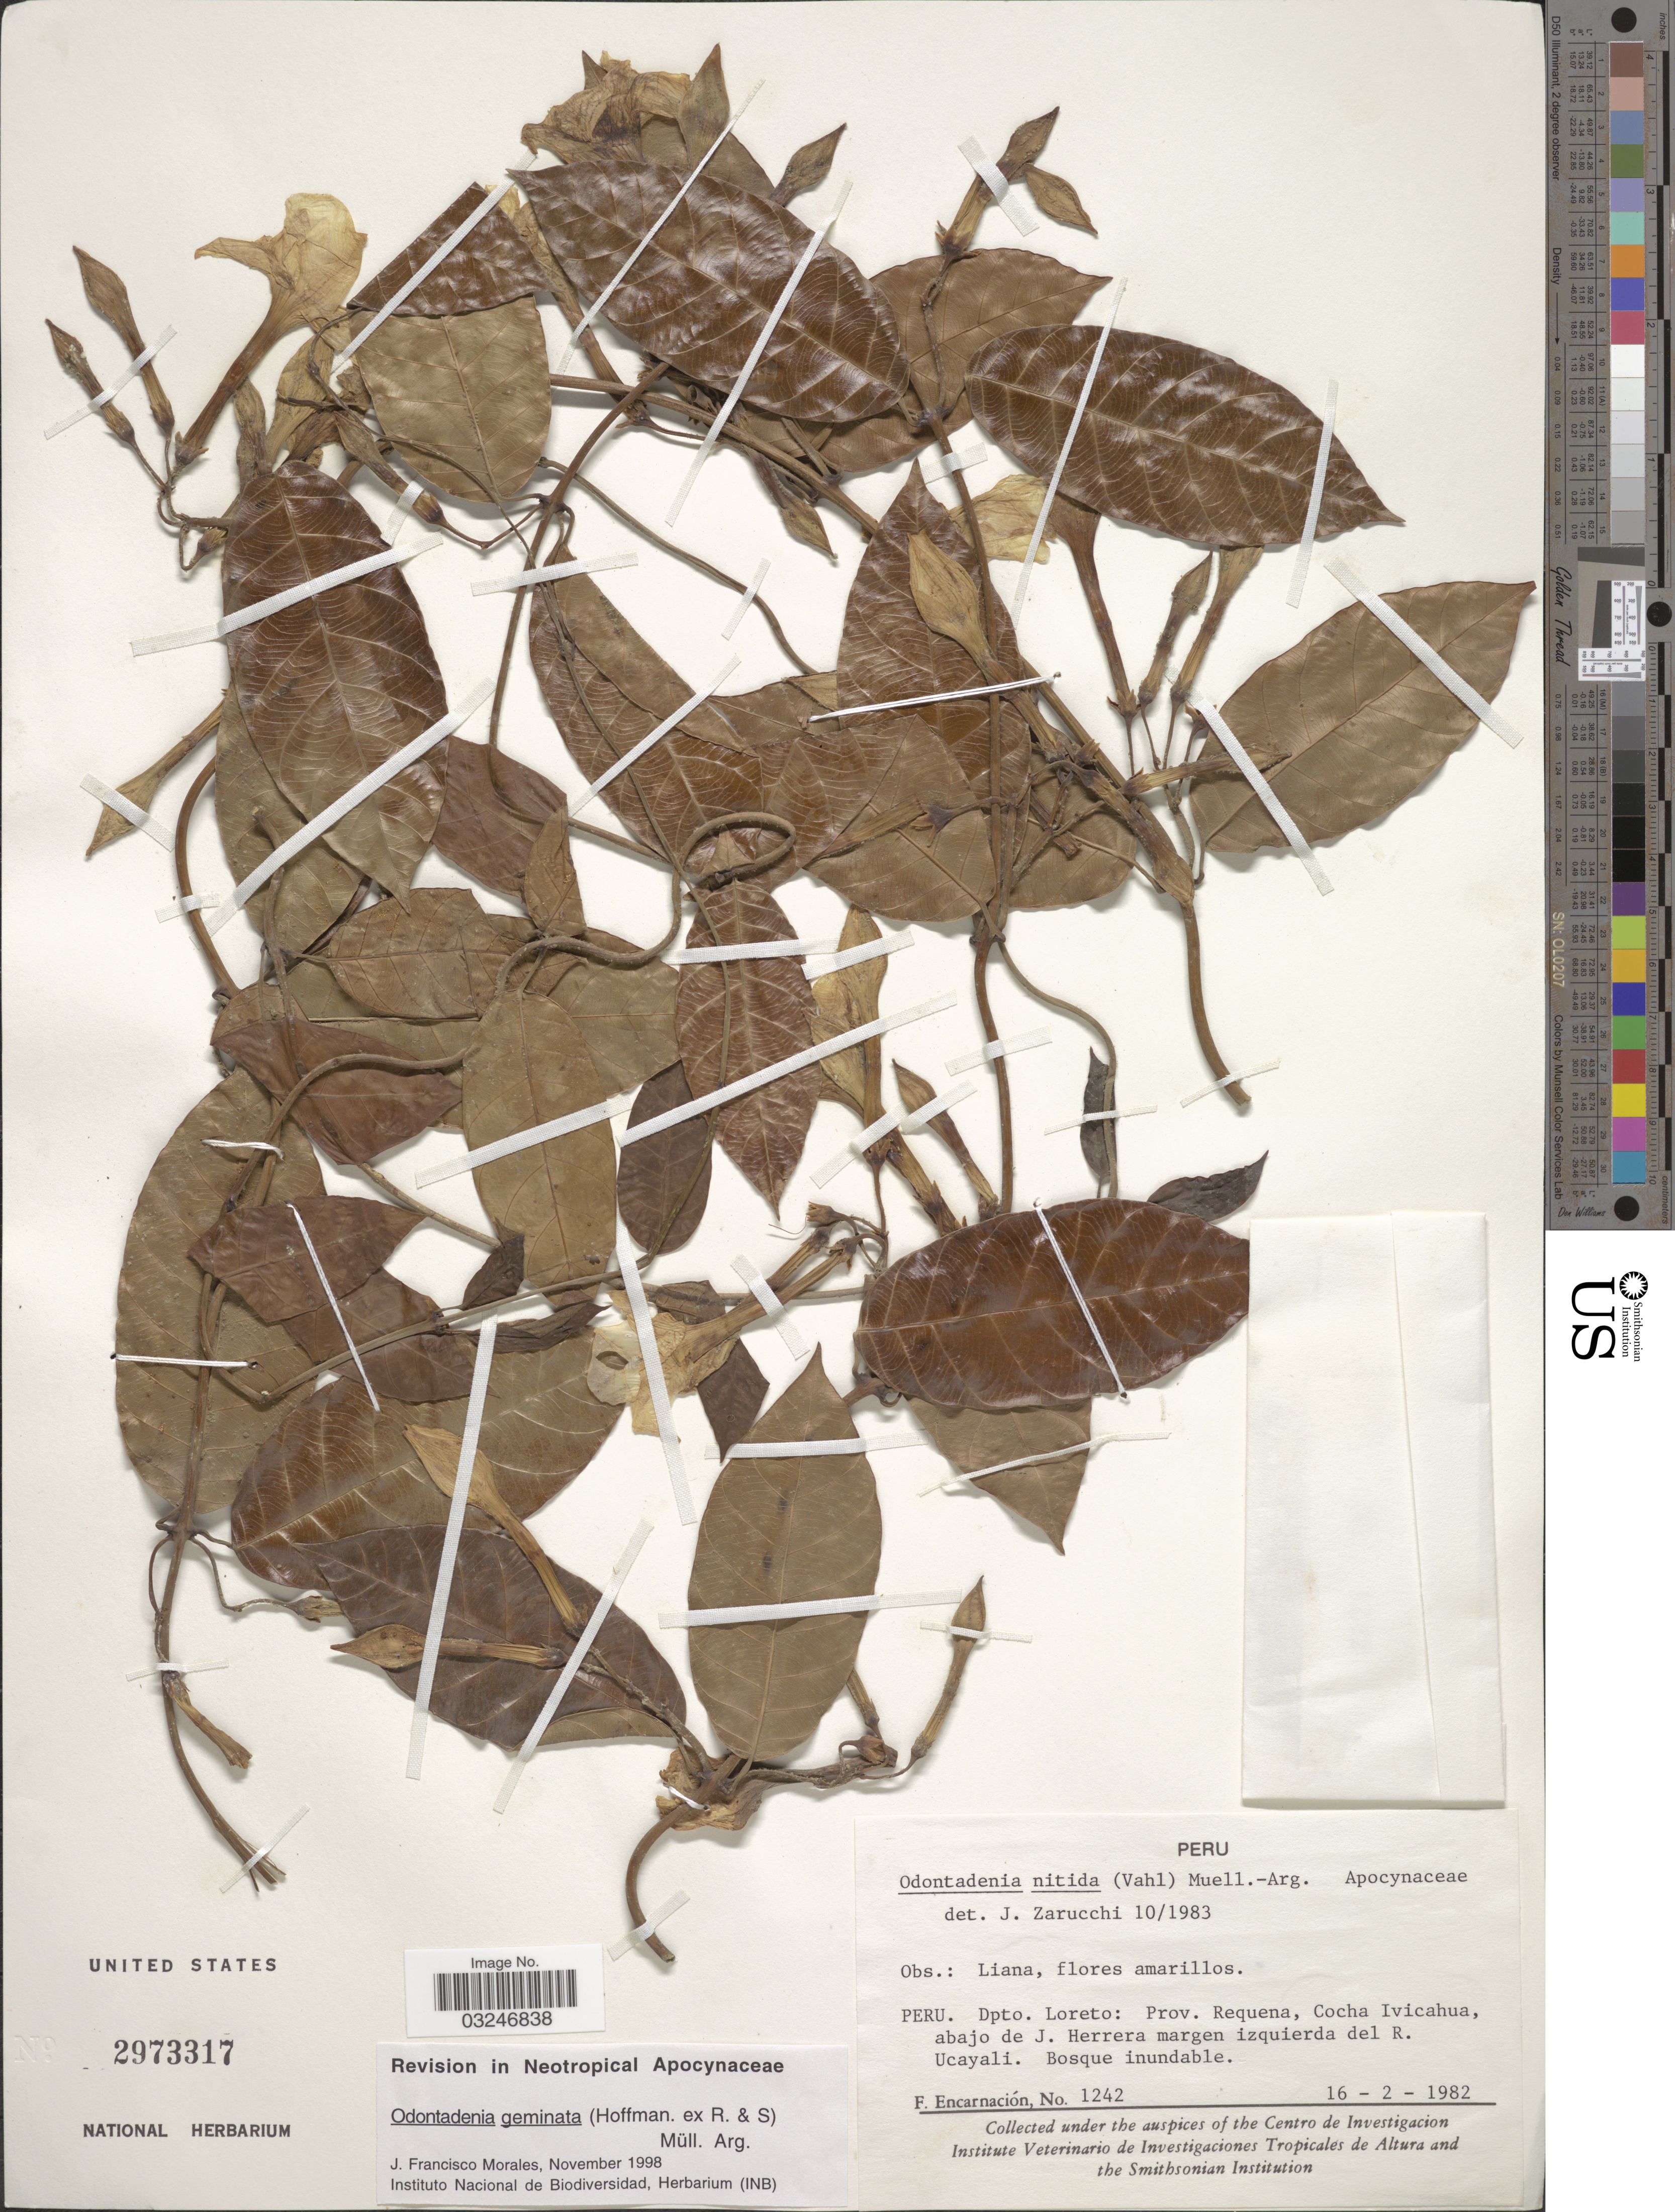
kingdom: Plantae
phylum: Tracheophyta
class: Magnoliopsida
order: Gentianales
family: Apocynaceae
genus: Odontadenia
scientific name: Odontadenia geminata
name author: (Hoffmanns. ex Roem. & Schult.) Müll. Arg.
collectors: F. Encarnación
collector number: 1242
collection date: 1982-02-16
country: Peru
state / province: Loreto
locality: Dpto. Loreto: Prov. Requena, Cocha Ivicahua, abajo de J. Herrera margen izquierda del R. Ucayali.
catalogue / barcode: US 2973317